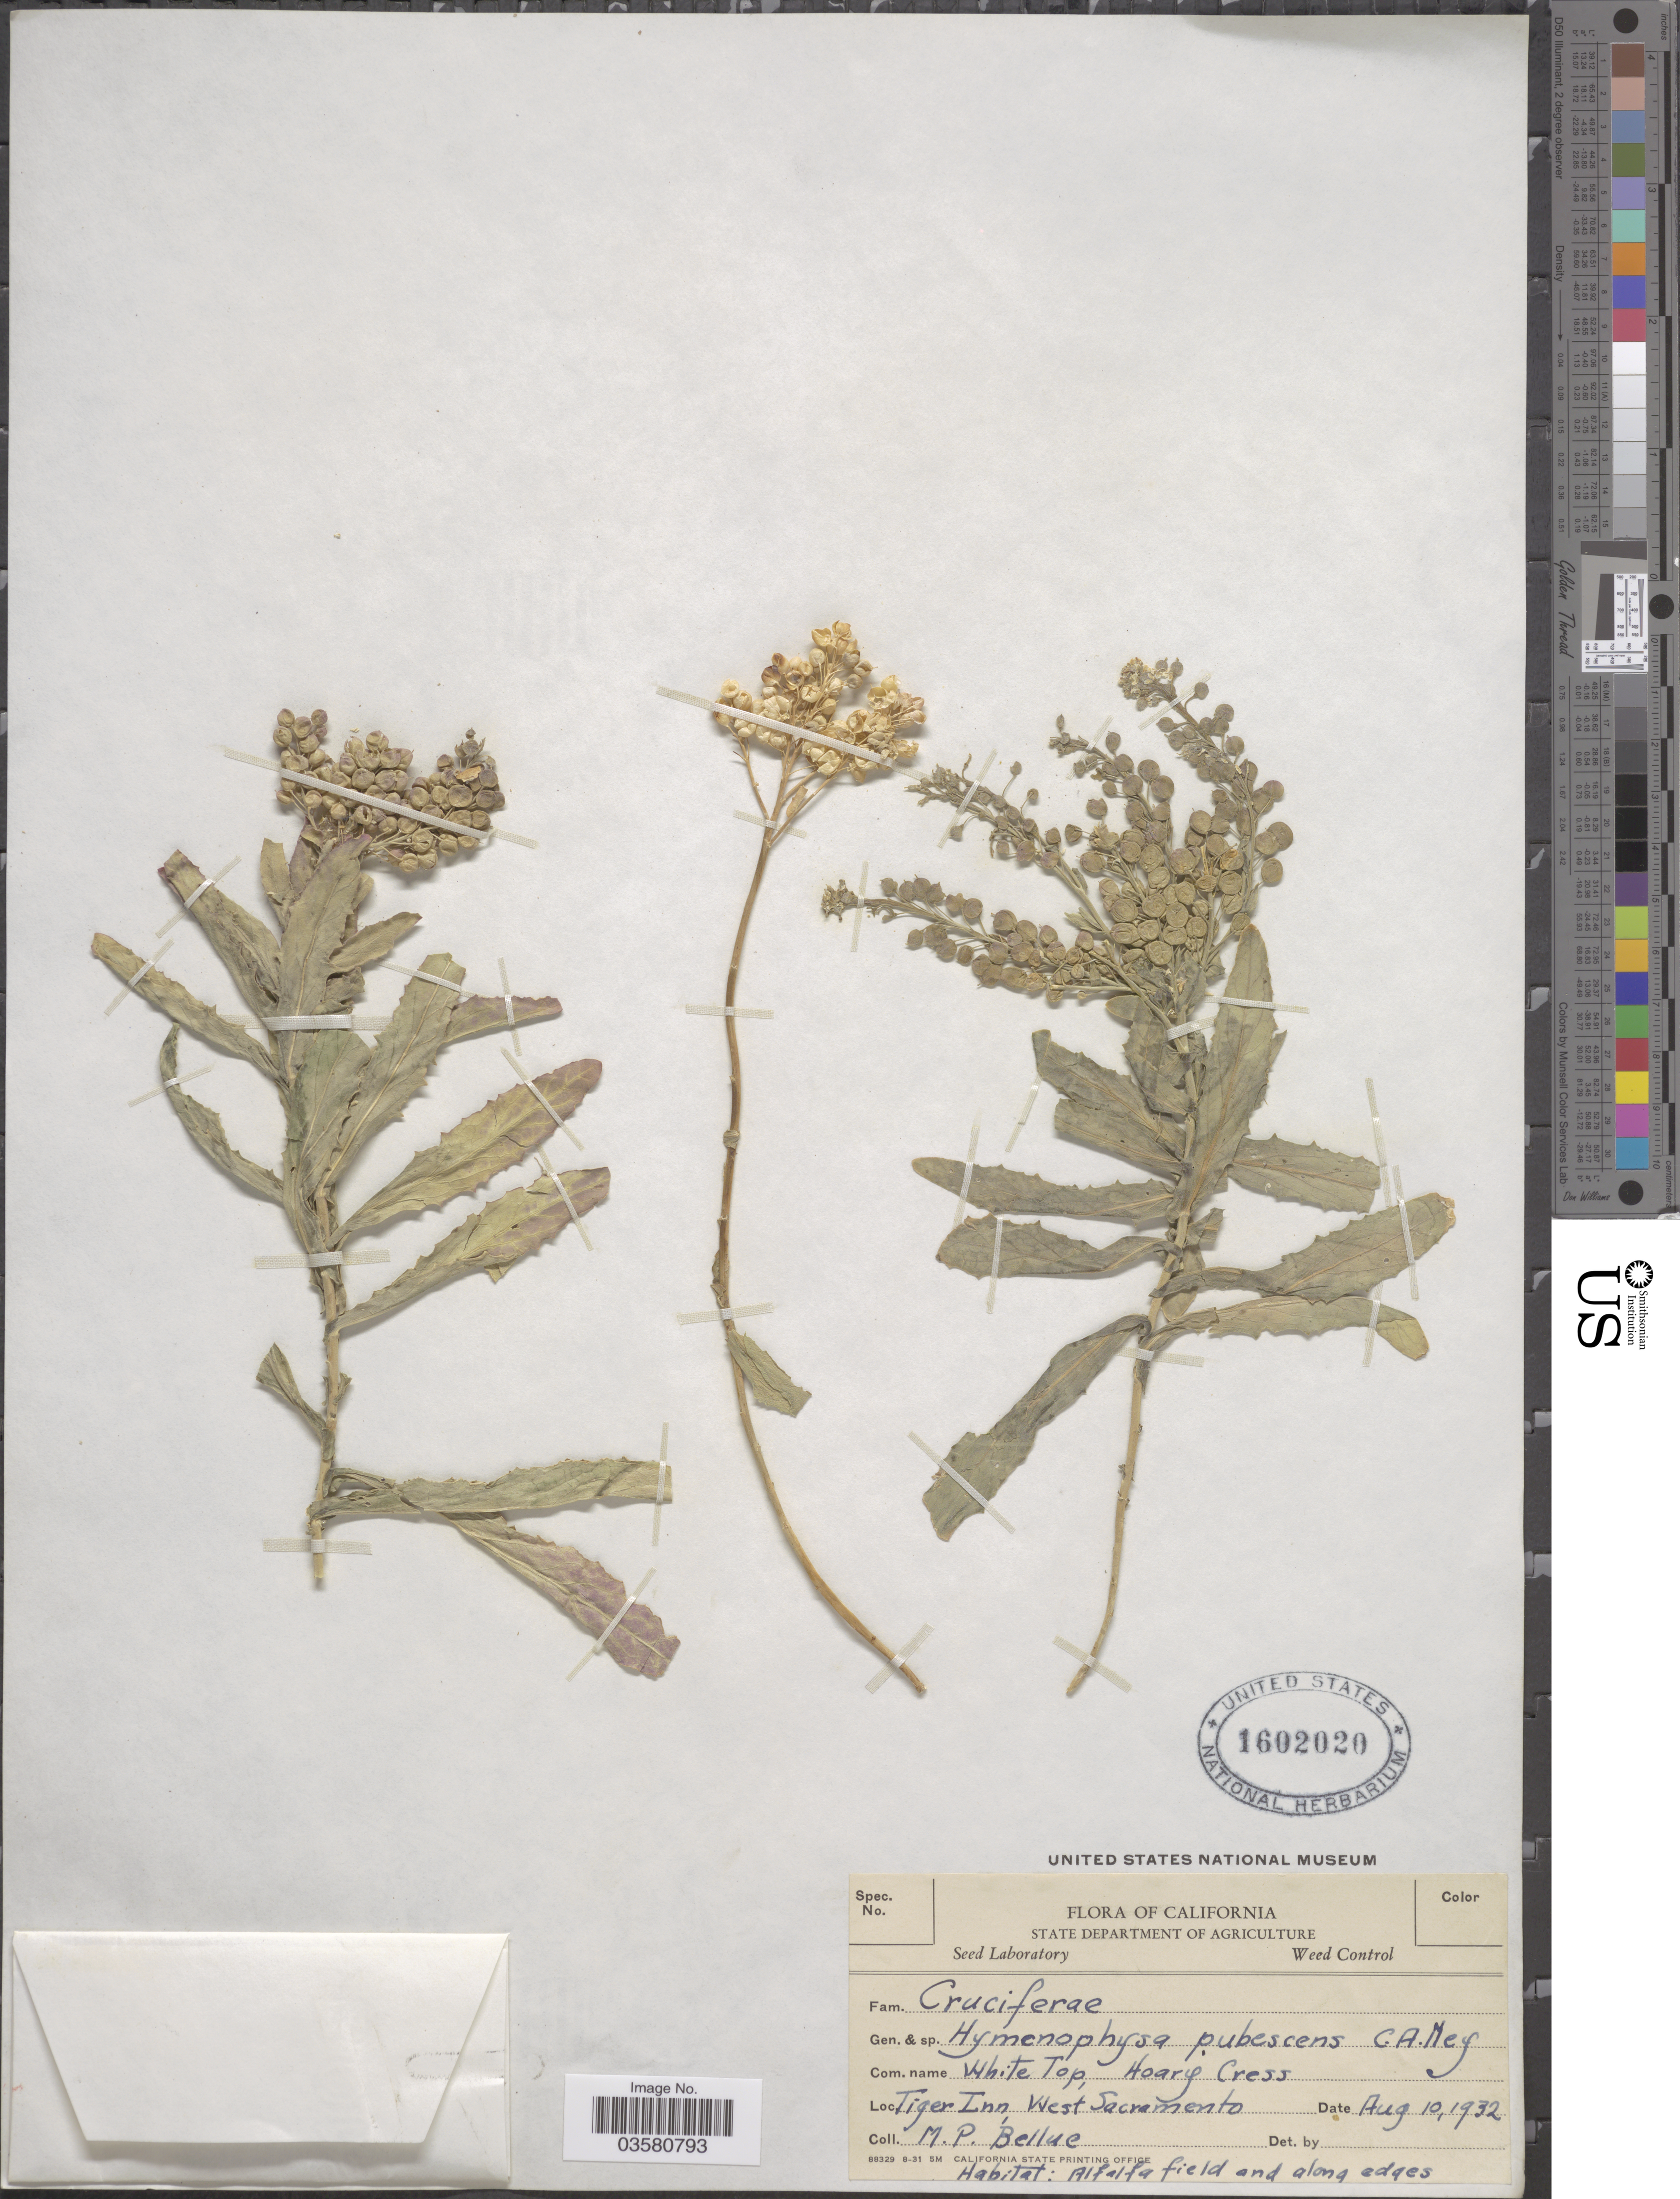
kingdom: Plantae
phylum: Tracheophyta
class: Magnoliopsida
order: Brassicales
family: Brassicaceae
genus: Lepidium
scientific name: Lepidium appelianum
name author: Al-Shehbaz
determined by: Al-Shehbaz, I. A., (MO), Missouri Botanical Garden (UNITED STATES)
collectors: M. Bellue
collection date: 1932-08-10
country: United States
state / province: California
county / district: Sacramento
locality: Tiger Inn, West Sacramento.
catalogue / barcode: US 1602020